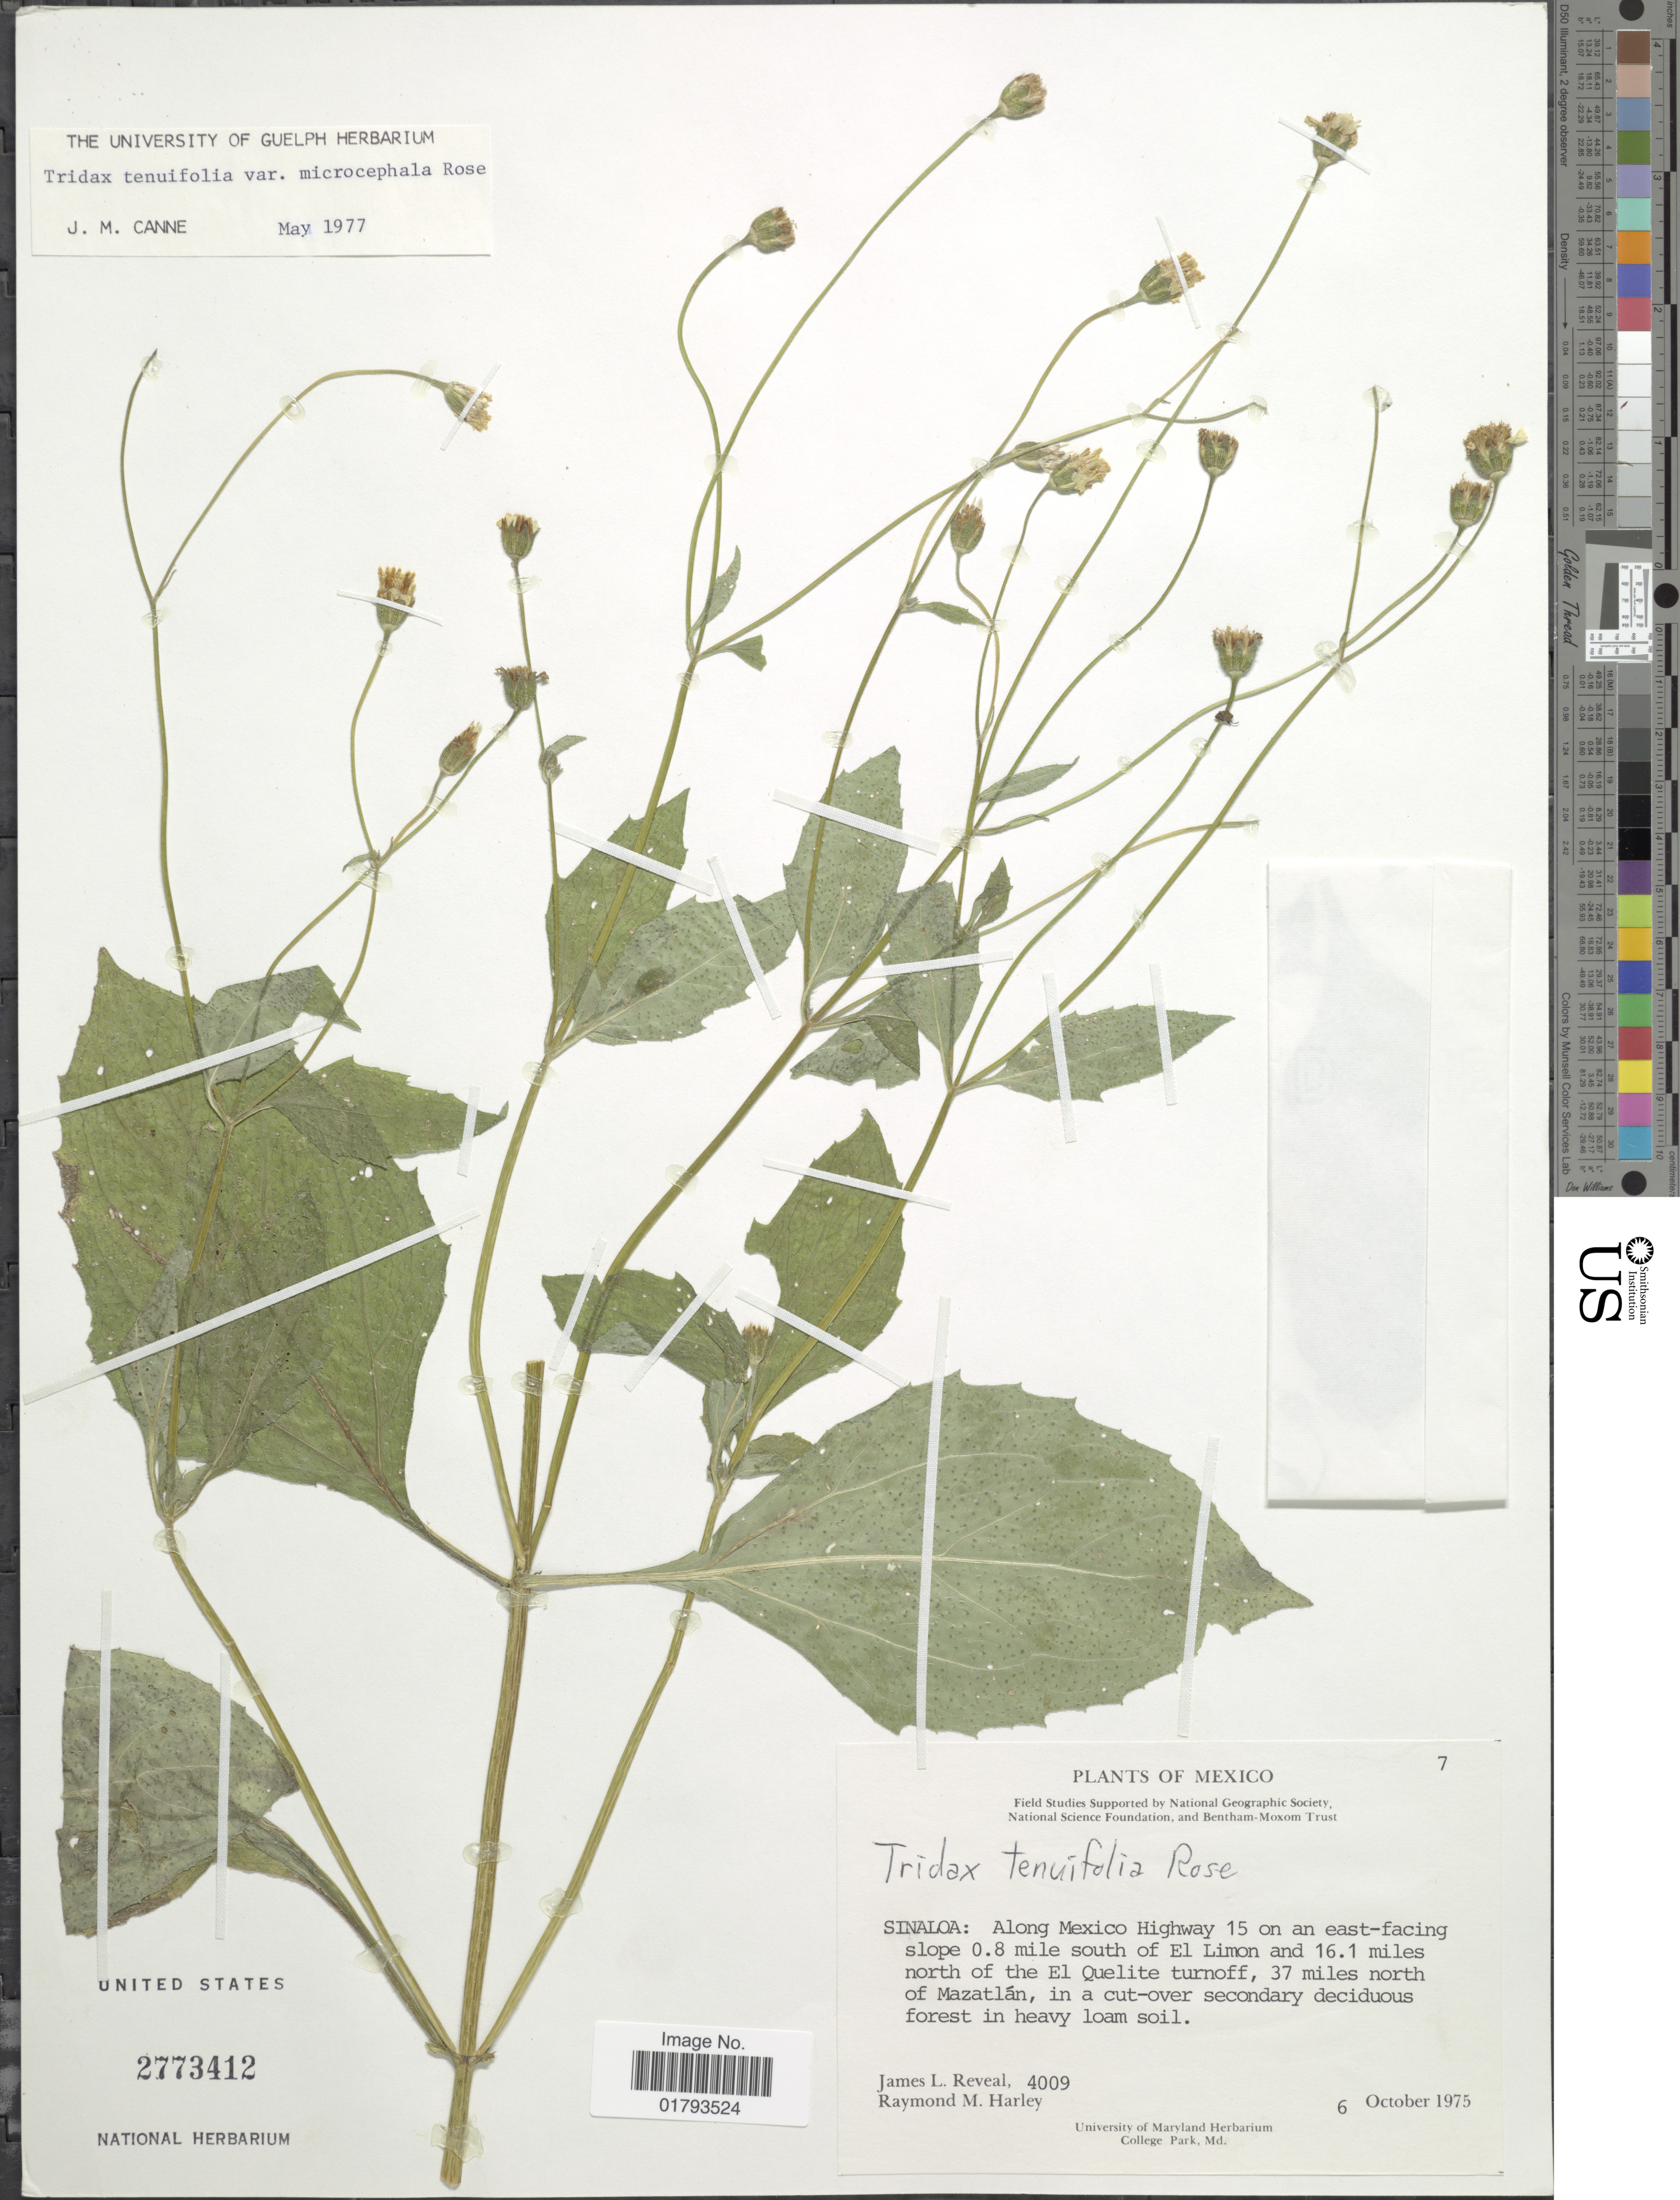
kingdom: Plantae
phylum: Tracheophyta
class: Magnoliopsida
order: Asterales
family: Asteraceae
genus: Tridax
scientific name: Tridax tenuifolia var. microcephala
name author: Rose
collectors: J. L. Reveal & R. M. Harley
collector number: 4009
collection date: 1975-10-06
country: Mexico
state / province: Sinaloa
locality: Sinaloa: Along Mexico Highway 15 on an east-facing slope 0.8 mile south of El Limon and 16.1 miles north of Mazatlan.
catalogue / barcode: US 2773412